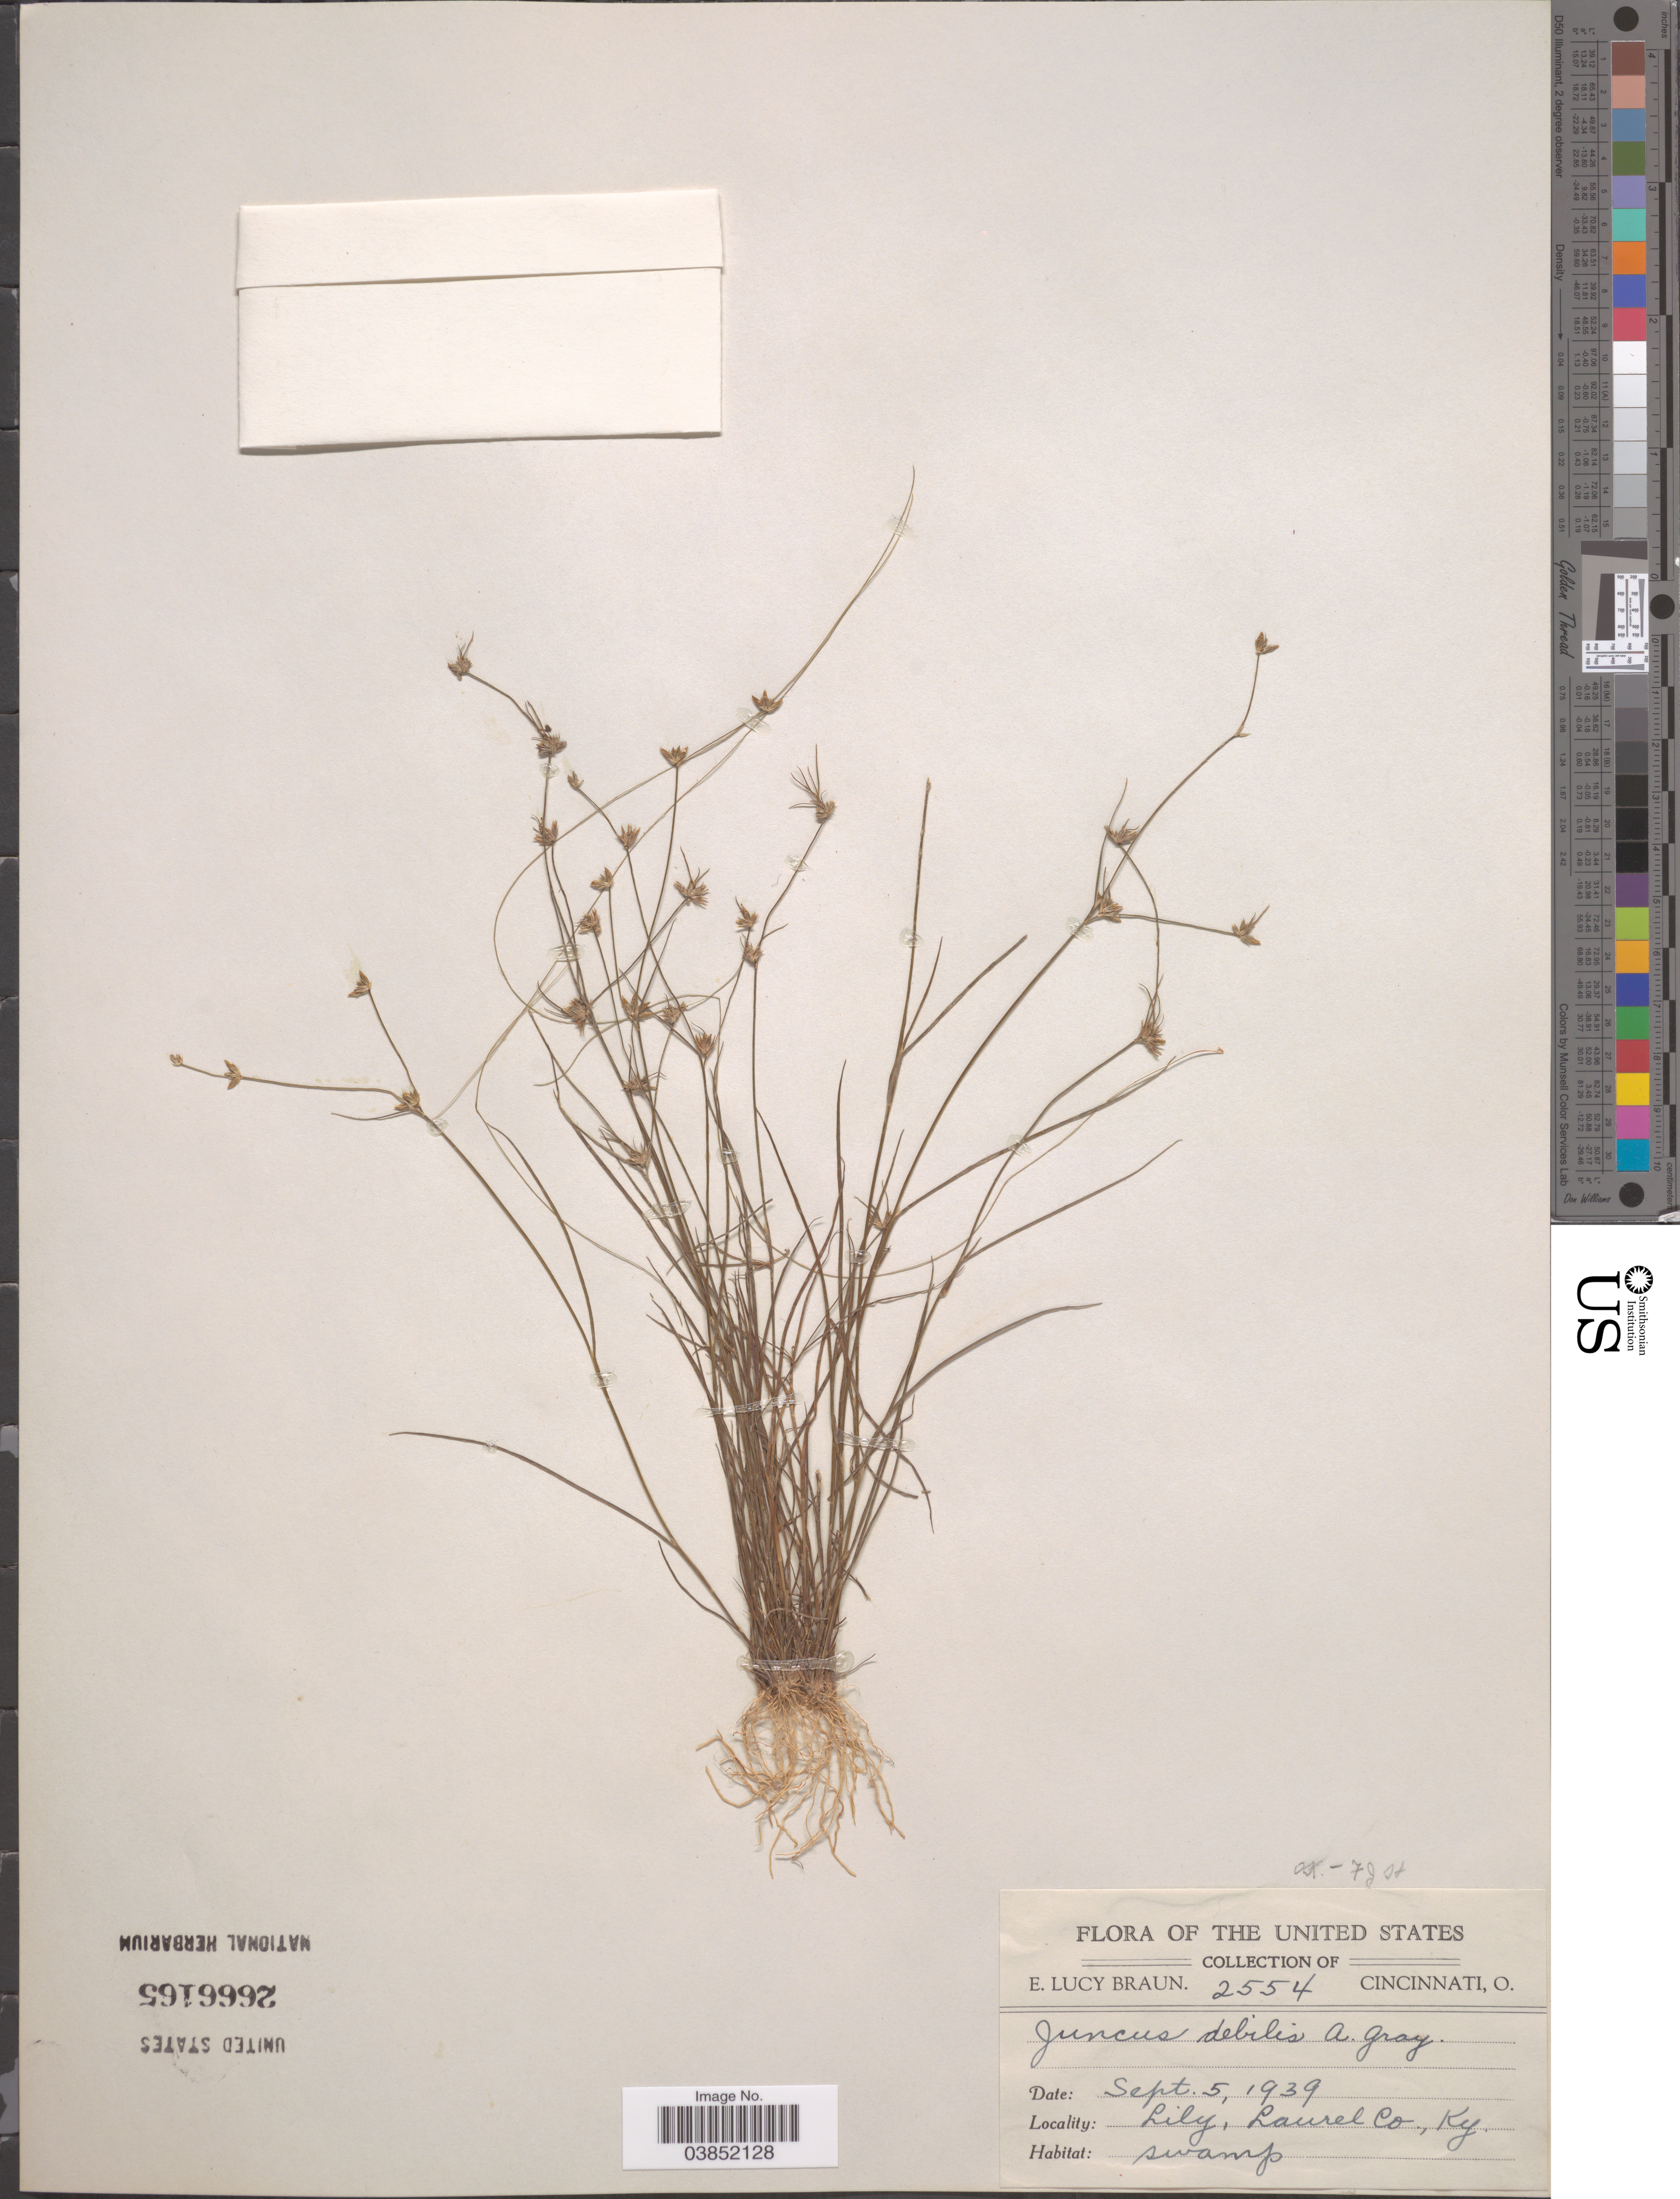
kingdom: Plantae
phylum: Tracheophyta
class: Liliopsida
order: Poales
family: Juncaceae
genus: Juncus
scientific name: Juncus debilis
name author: A. Gray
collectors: E. L. Braun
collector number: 2554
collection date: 1939-09-05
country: United States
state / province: Kentucky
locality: Lily, Laurel Co.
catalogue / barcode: US 2666165